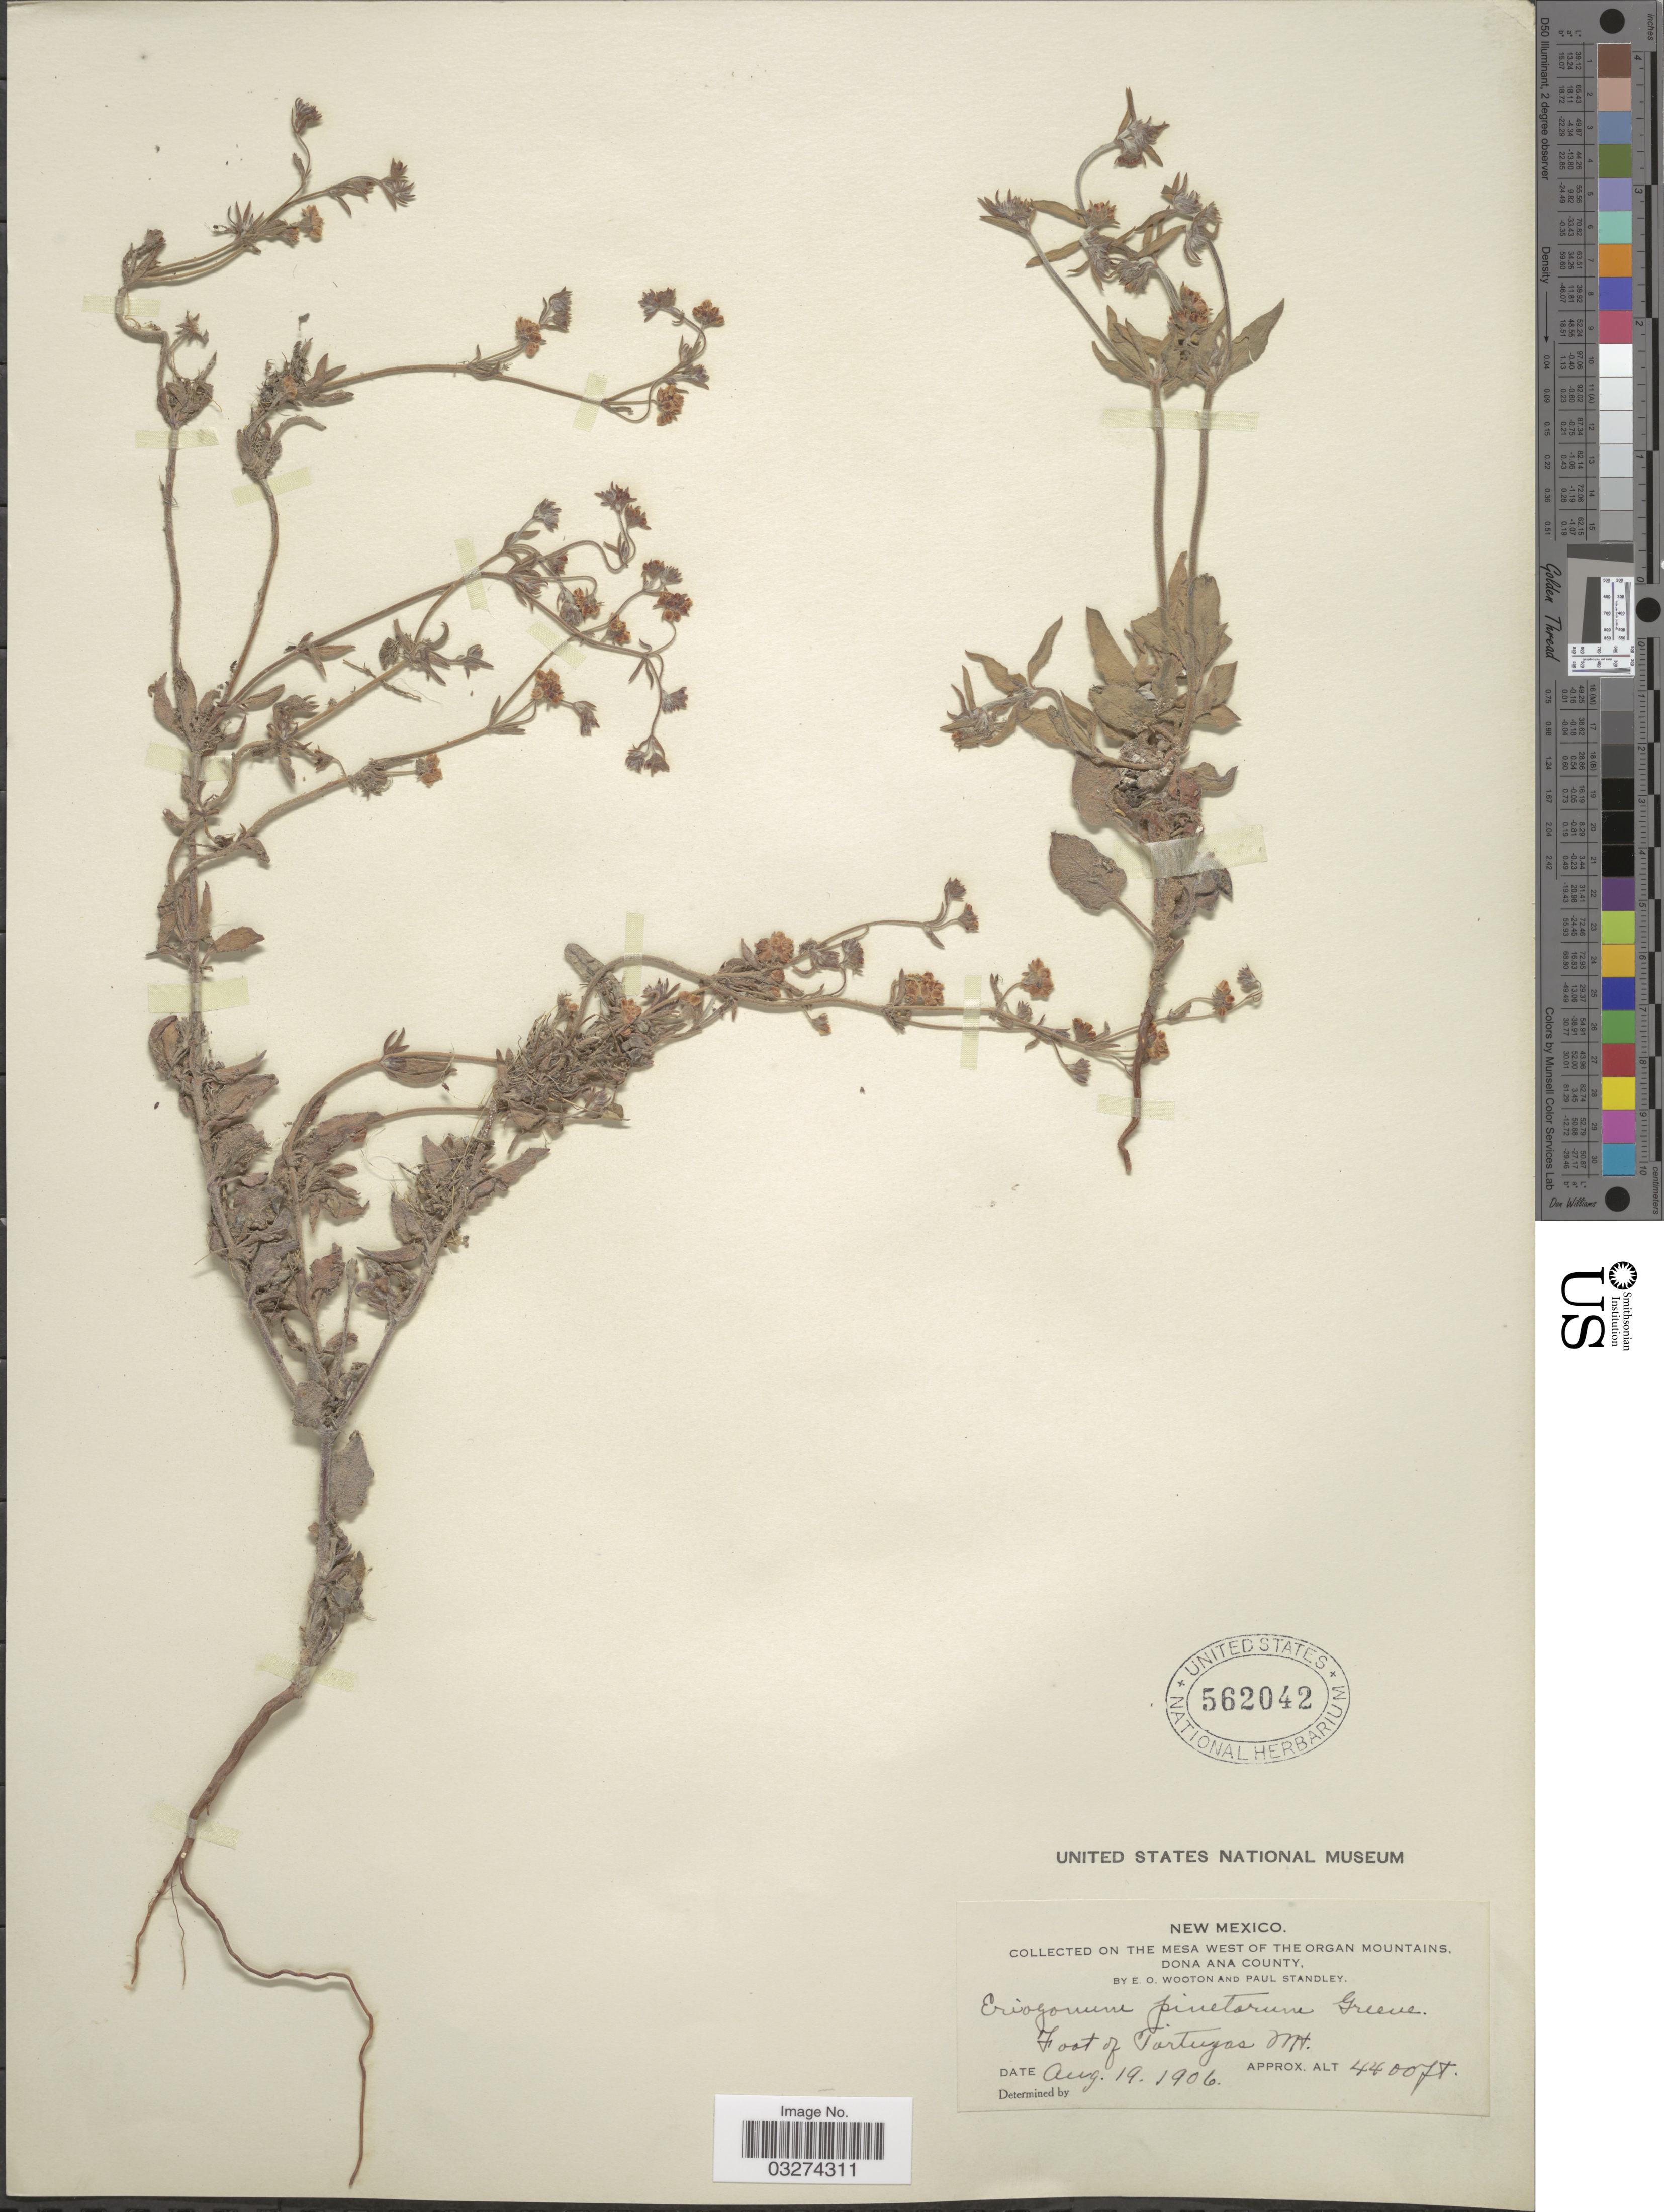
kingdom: Plantae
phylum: Tracheophyta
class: Magnoliopsida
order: Caryophyllales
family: Polygonaceae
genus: Eriogonum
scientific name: Eriogonum abertianum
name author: Torr.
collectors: E. O. Wooton & P. C. Standley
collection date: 1906-08-19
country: United States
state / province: New Mexico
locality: On the Mesa west of the Organ Mountains, Dona Ana County, Foot of Fortugas Mt.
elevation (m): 1341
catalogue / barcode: US 562042